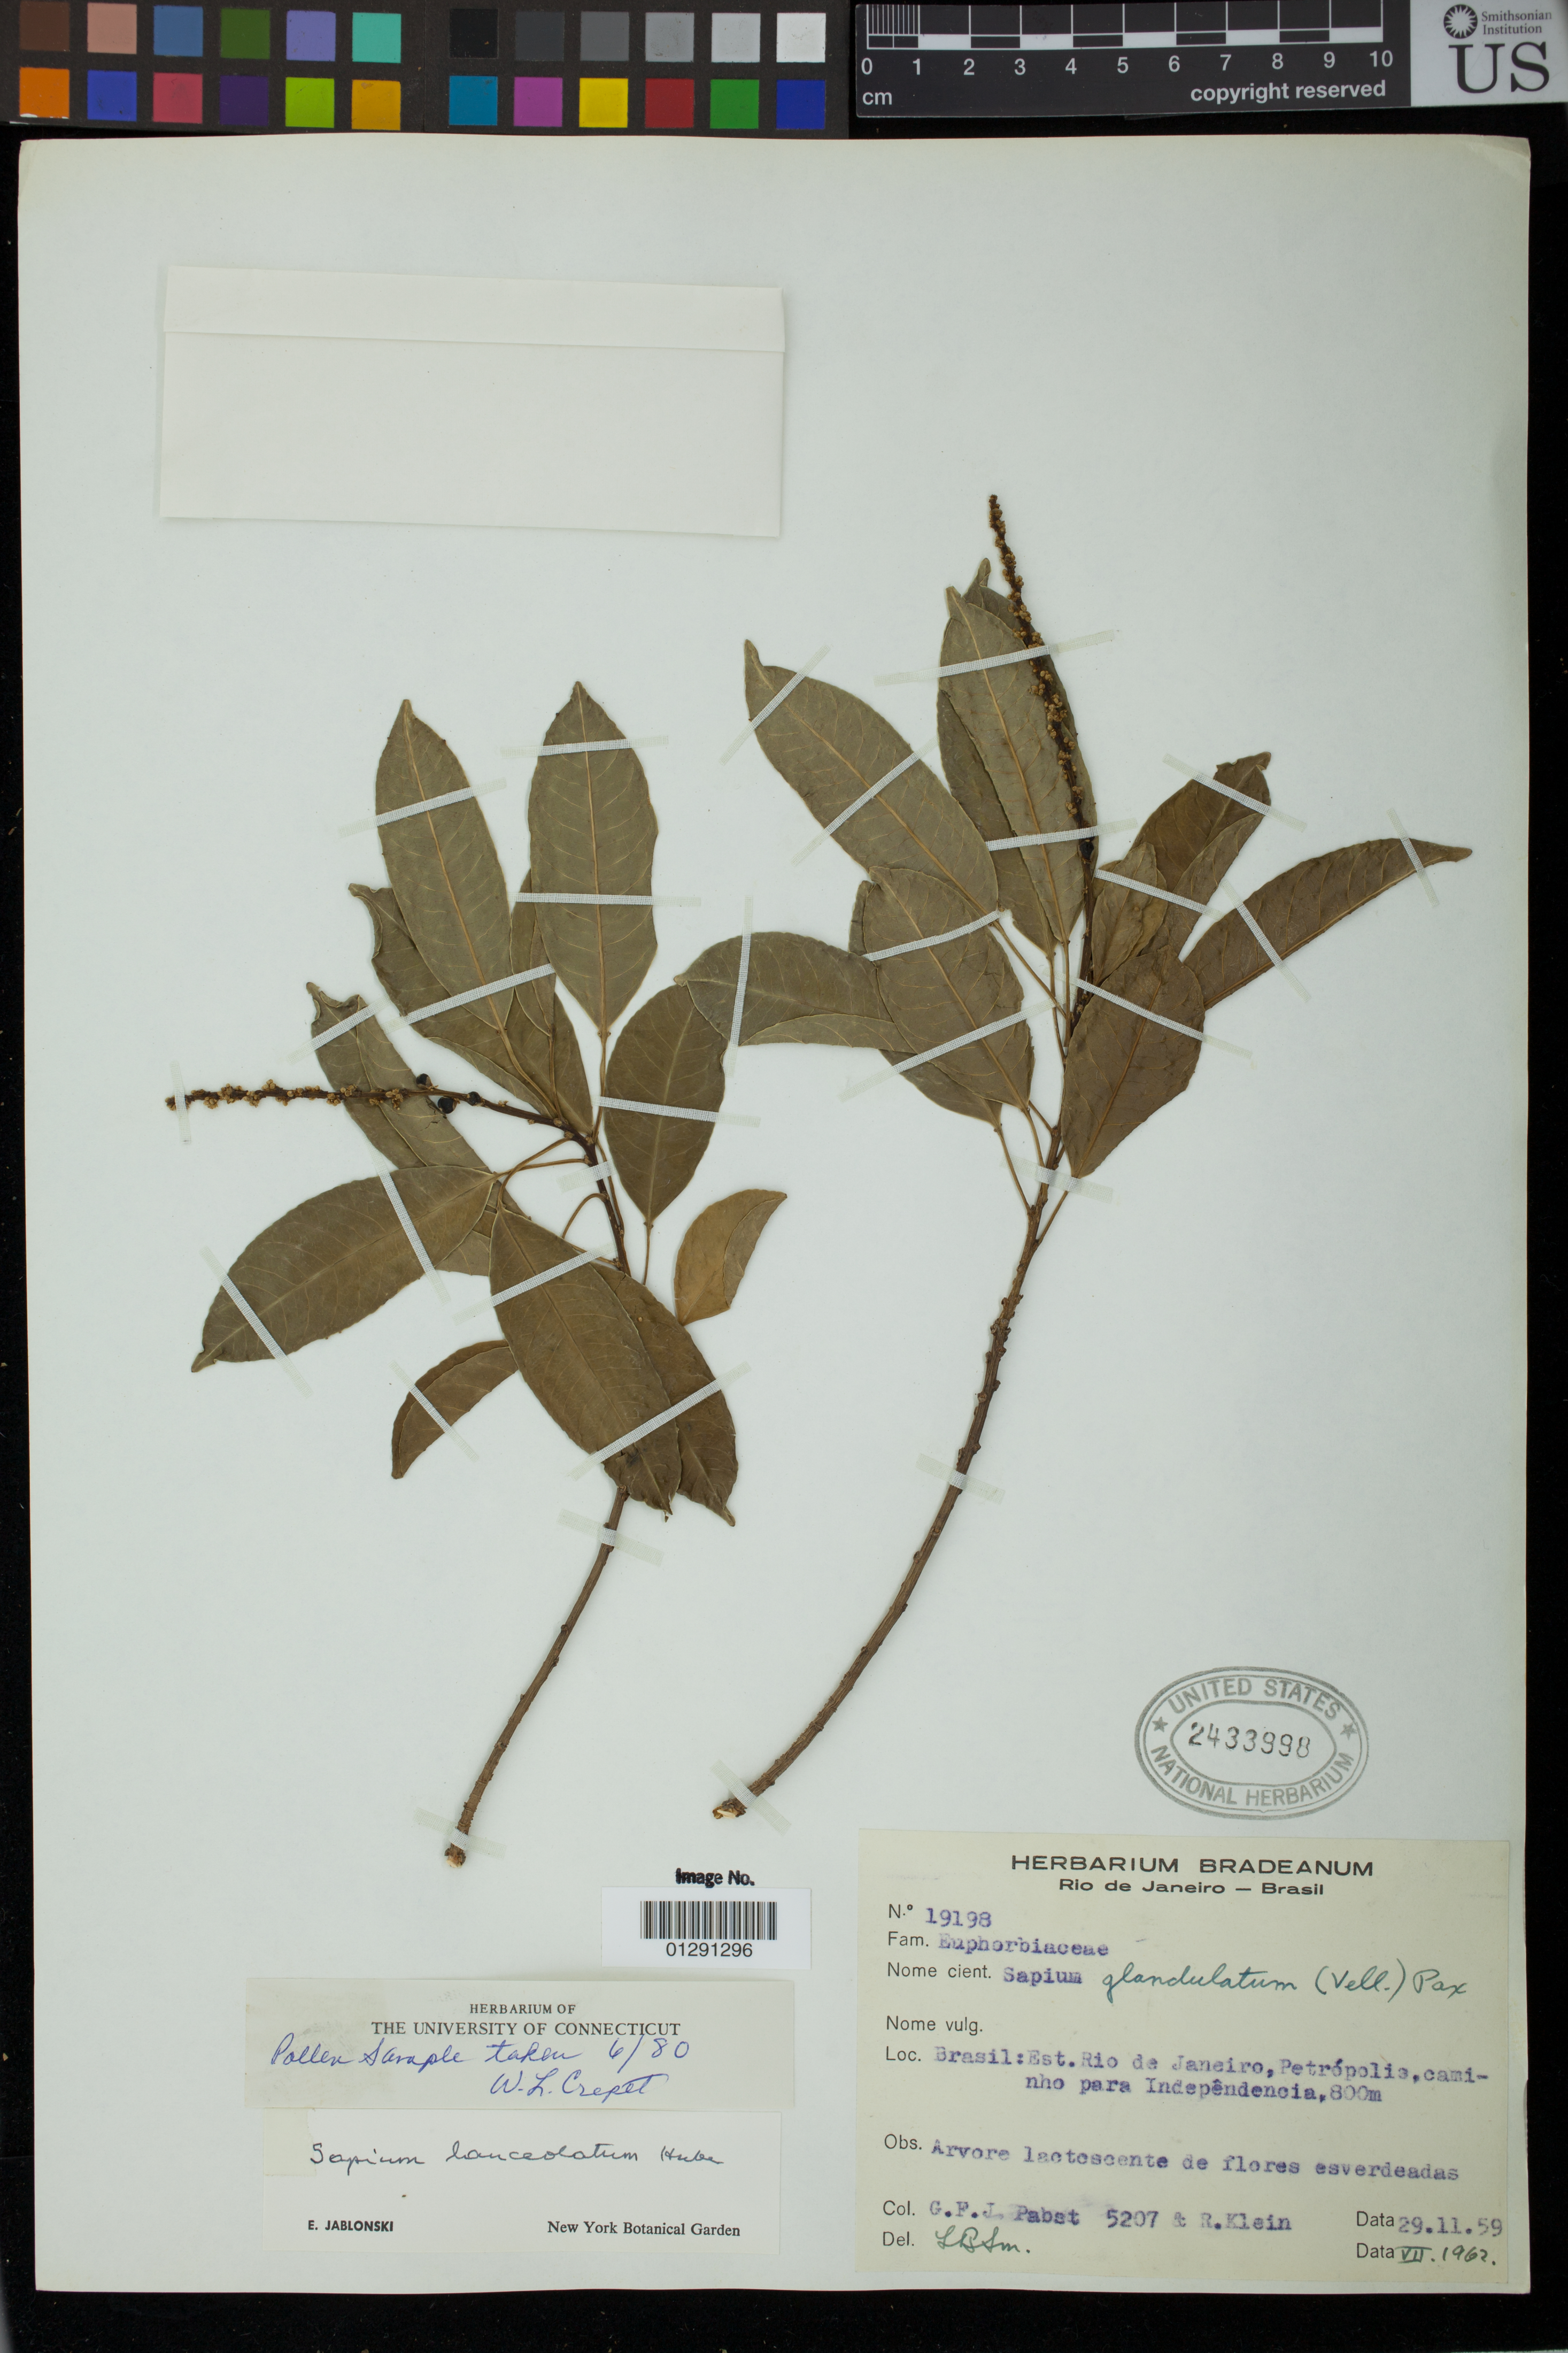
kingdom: Plantae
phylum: Tracheophyta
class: Magnoliopsida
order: Malpighiales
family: Euphorbiaceae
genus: Sapium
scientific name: Sapium glandulatum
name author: (Vell.) Pax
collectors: G. F. J. Pabst & R. Klein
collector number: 5207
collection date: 1959-11-29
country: Brazil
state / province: Rio de Janeiro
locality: Rio de Janeiro, Petropolis, caminho para Independencia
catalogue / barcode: US 2433998